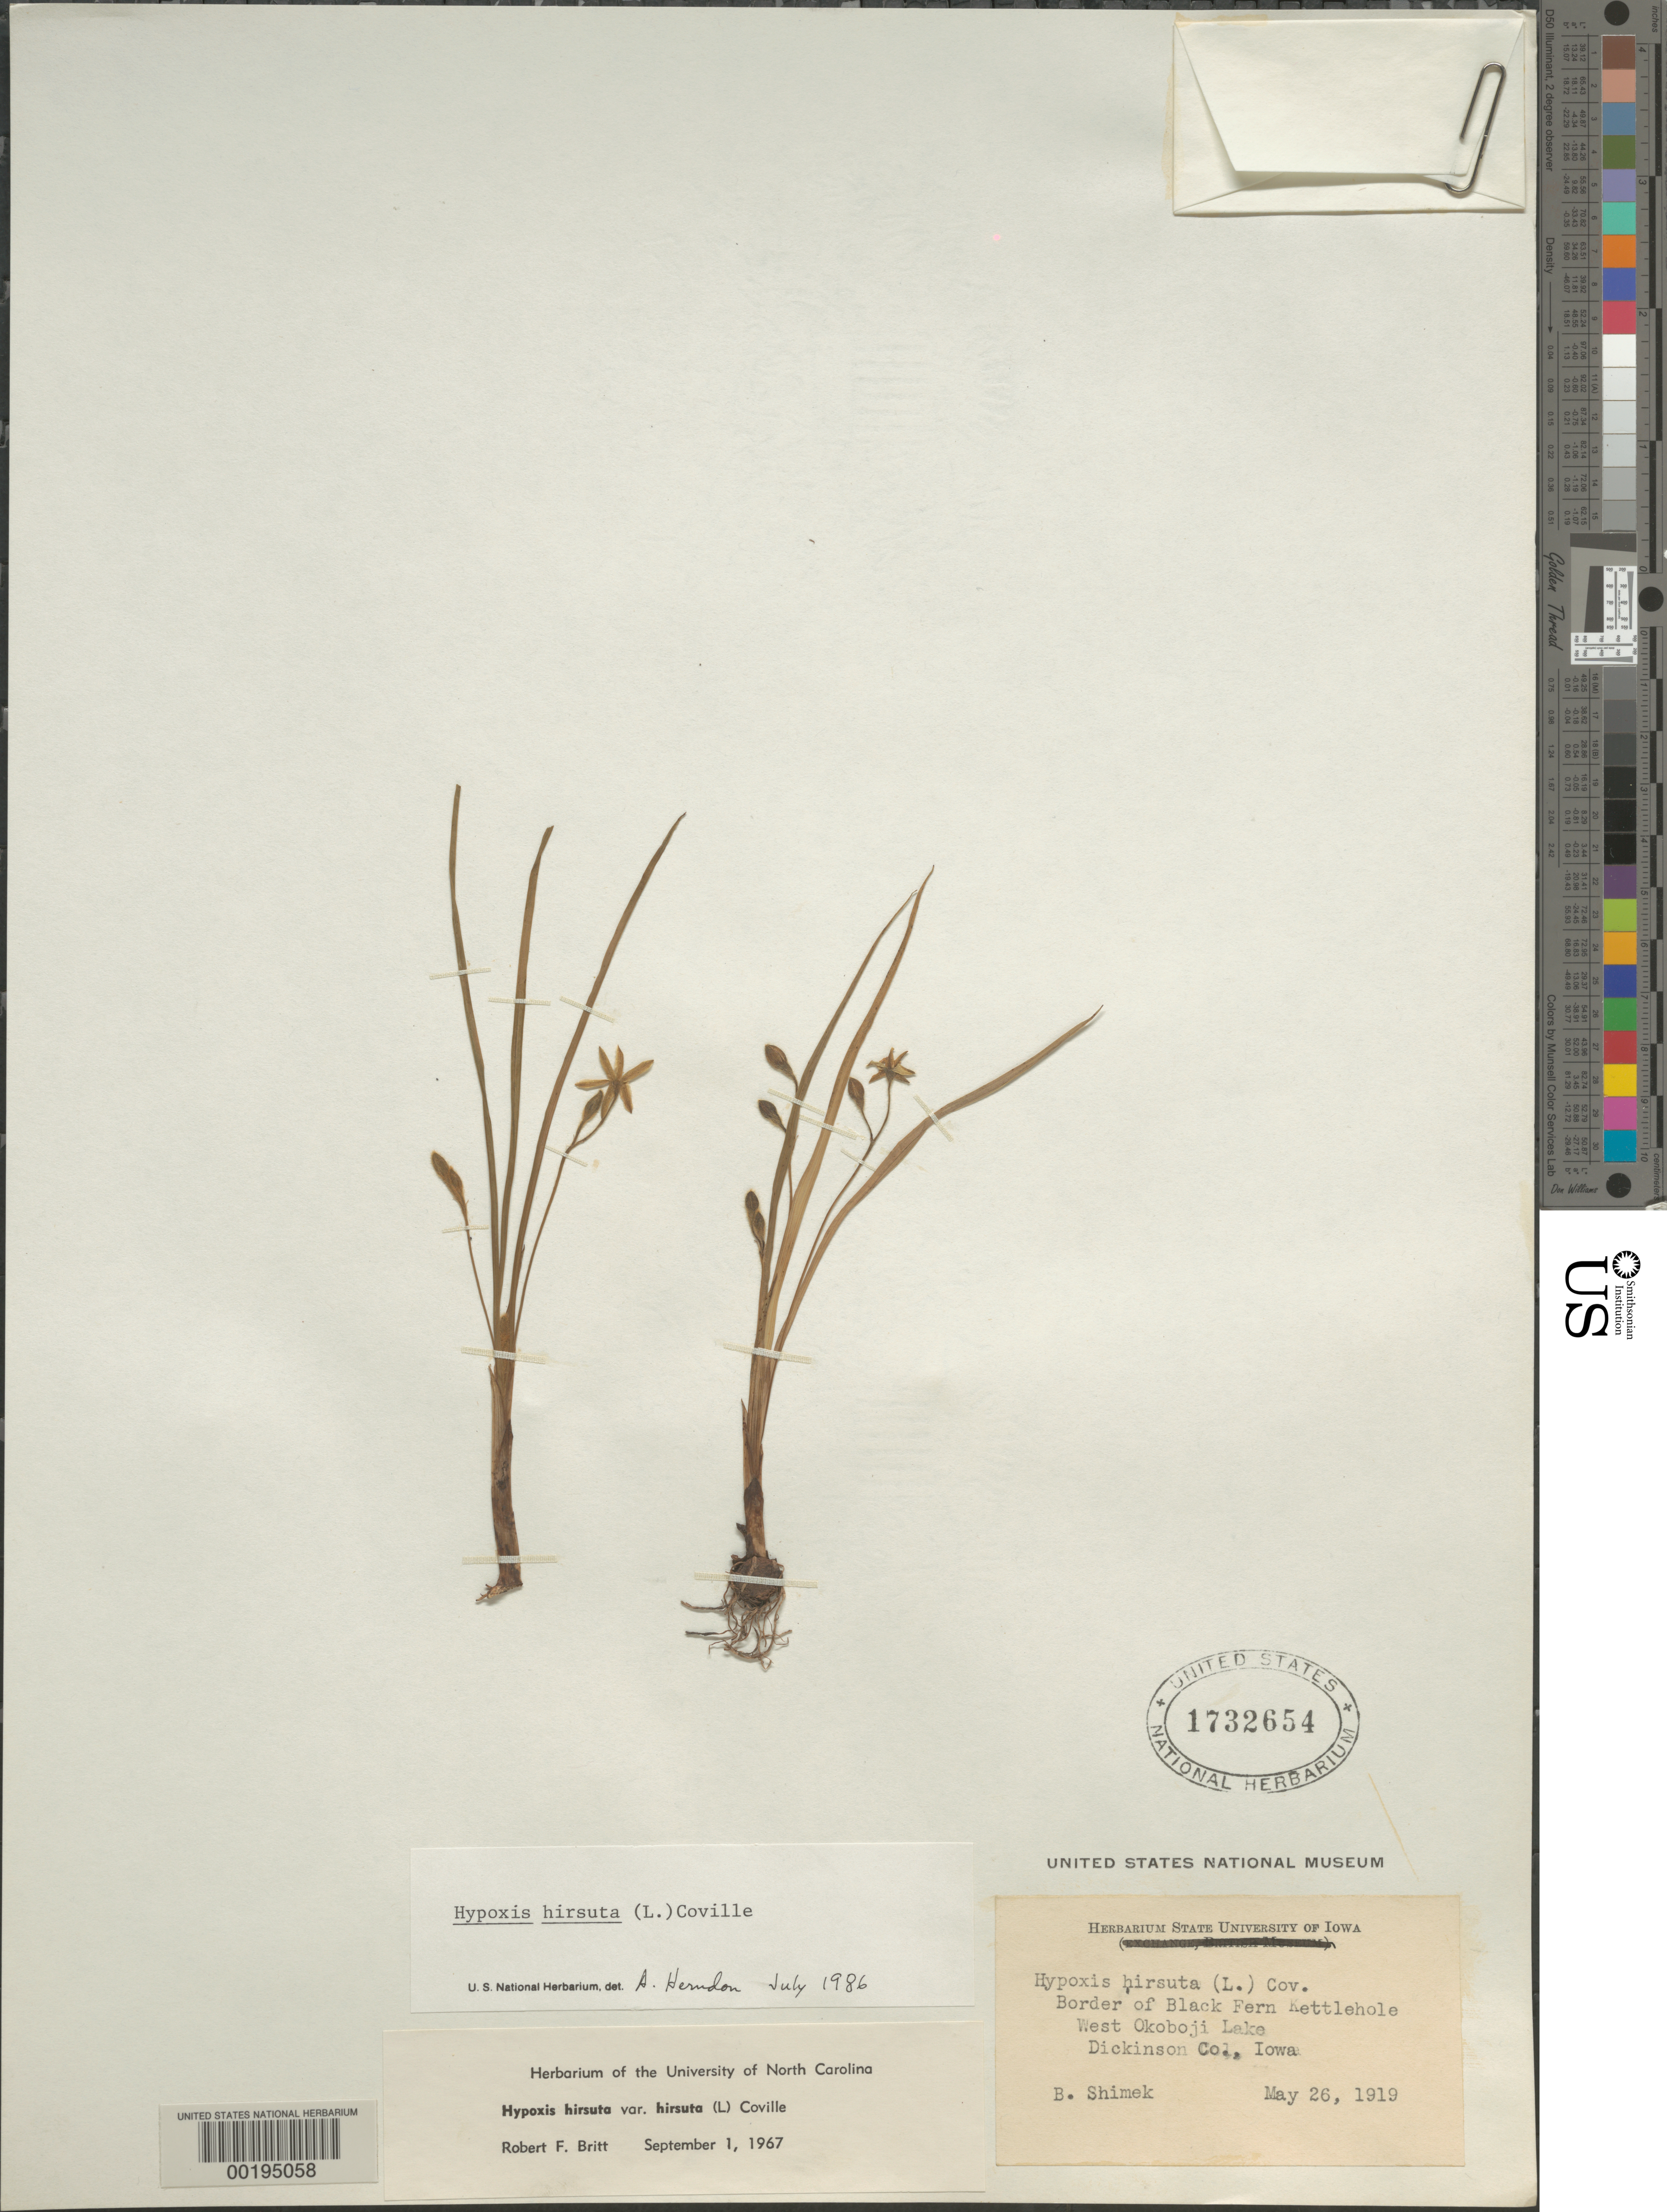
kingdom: Plantae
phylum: Tracheophyta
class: Liliopsida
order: Asparagales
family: Hypoxidaceae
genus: Hypoxis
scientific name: Hypoxis hirsuta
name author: (L.) Coville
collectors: B. Shimek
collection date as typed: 26 May 1919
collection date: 1919-05-26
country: United States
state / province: Iowa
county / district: Dickinson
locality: Border of black fern kettlehole, west okoboji lake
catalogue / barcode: US 1732654